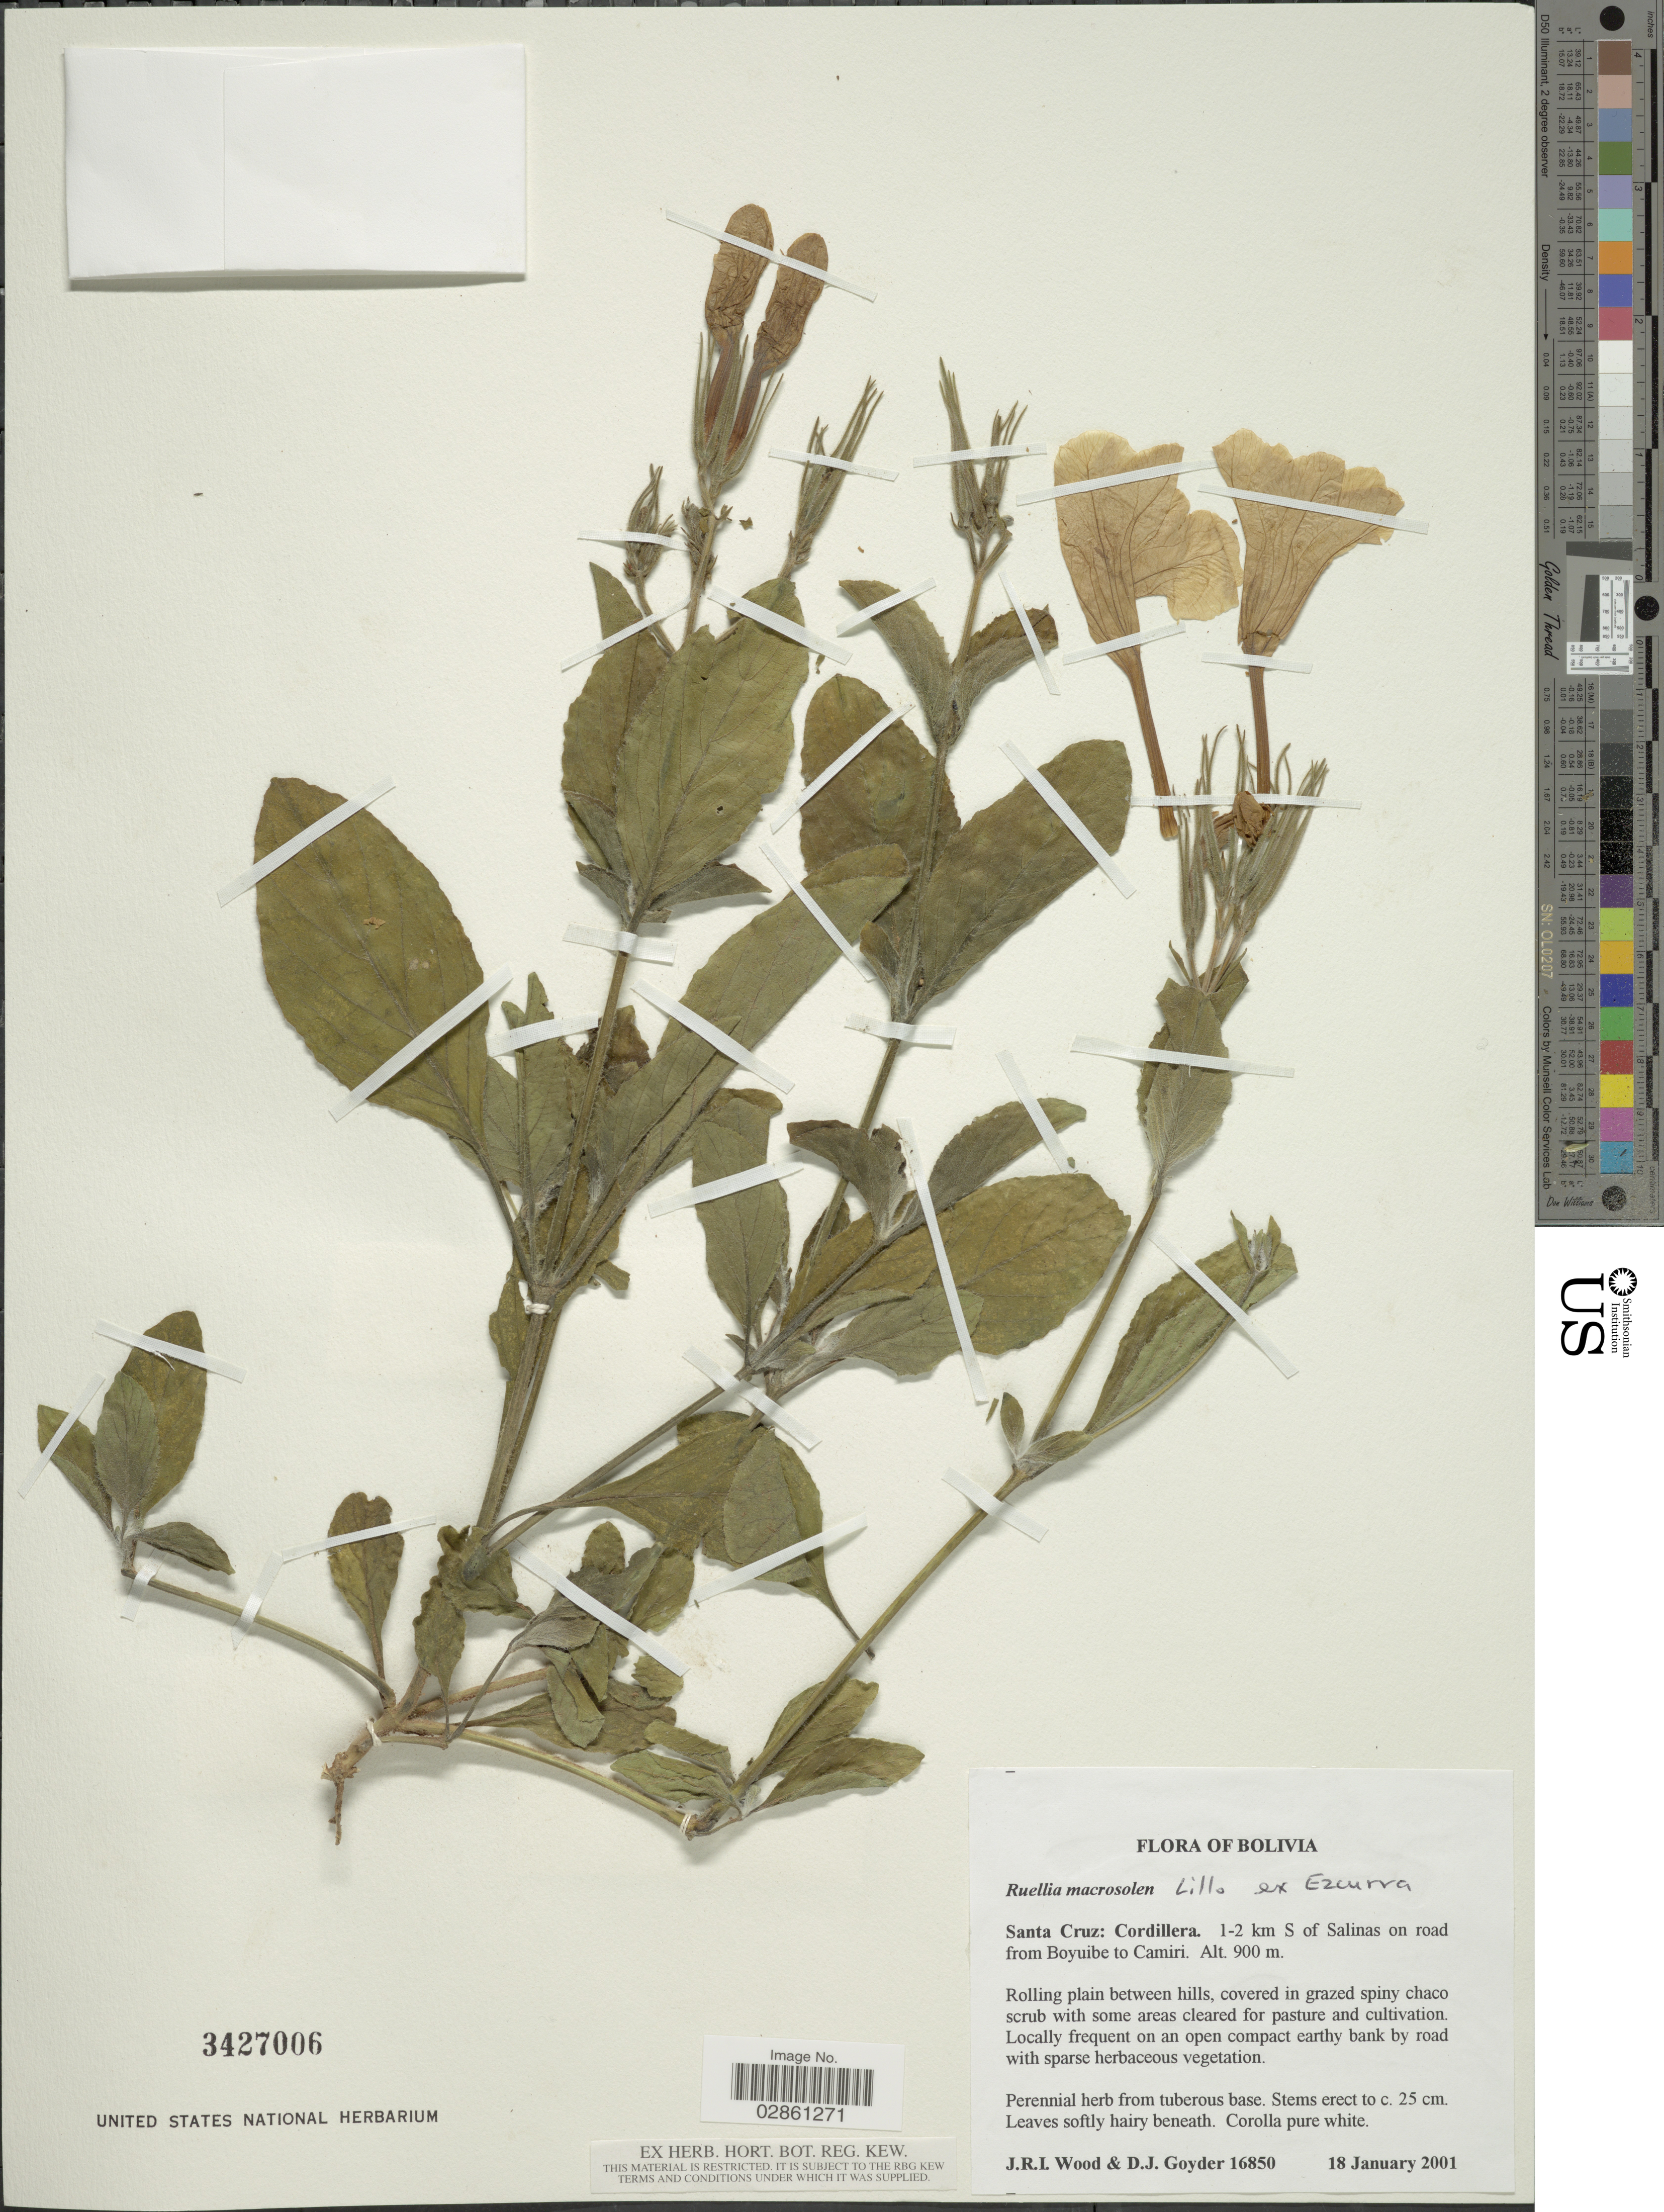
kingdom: Plantae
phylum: Tracheophyta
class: Magnoliopsida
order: Lamiales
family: Acanthaceae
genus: Ruellia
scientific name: Ruellia macrosolen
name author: Lillo ex C. Ezcurra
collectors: J. R. I. Wood & D. Goyder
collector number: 16850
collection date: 2001-01-18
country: Bolivia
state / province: Santa Cruz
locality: Cordillera. 1-2 km S of Salinas on road from Boyuibe to Camiri.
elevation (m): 900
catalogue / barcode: US 3427006